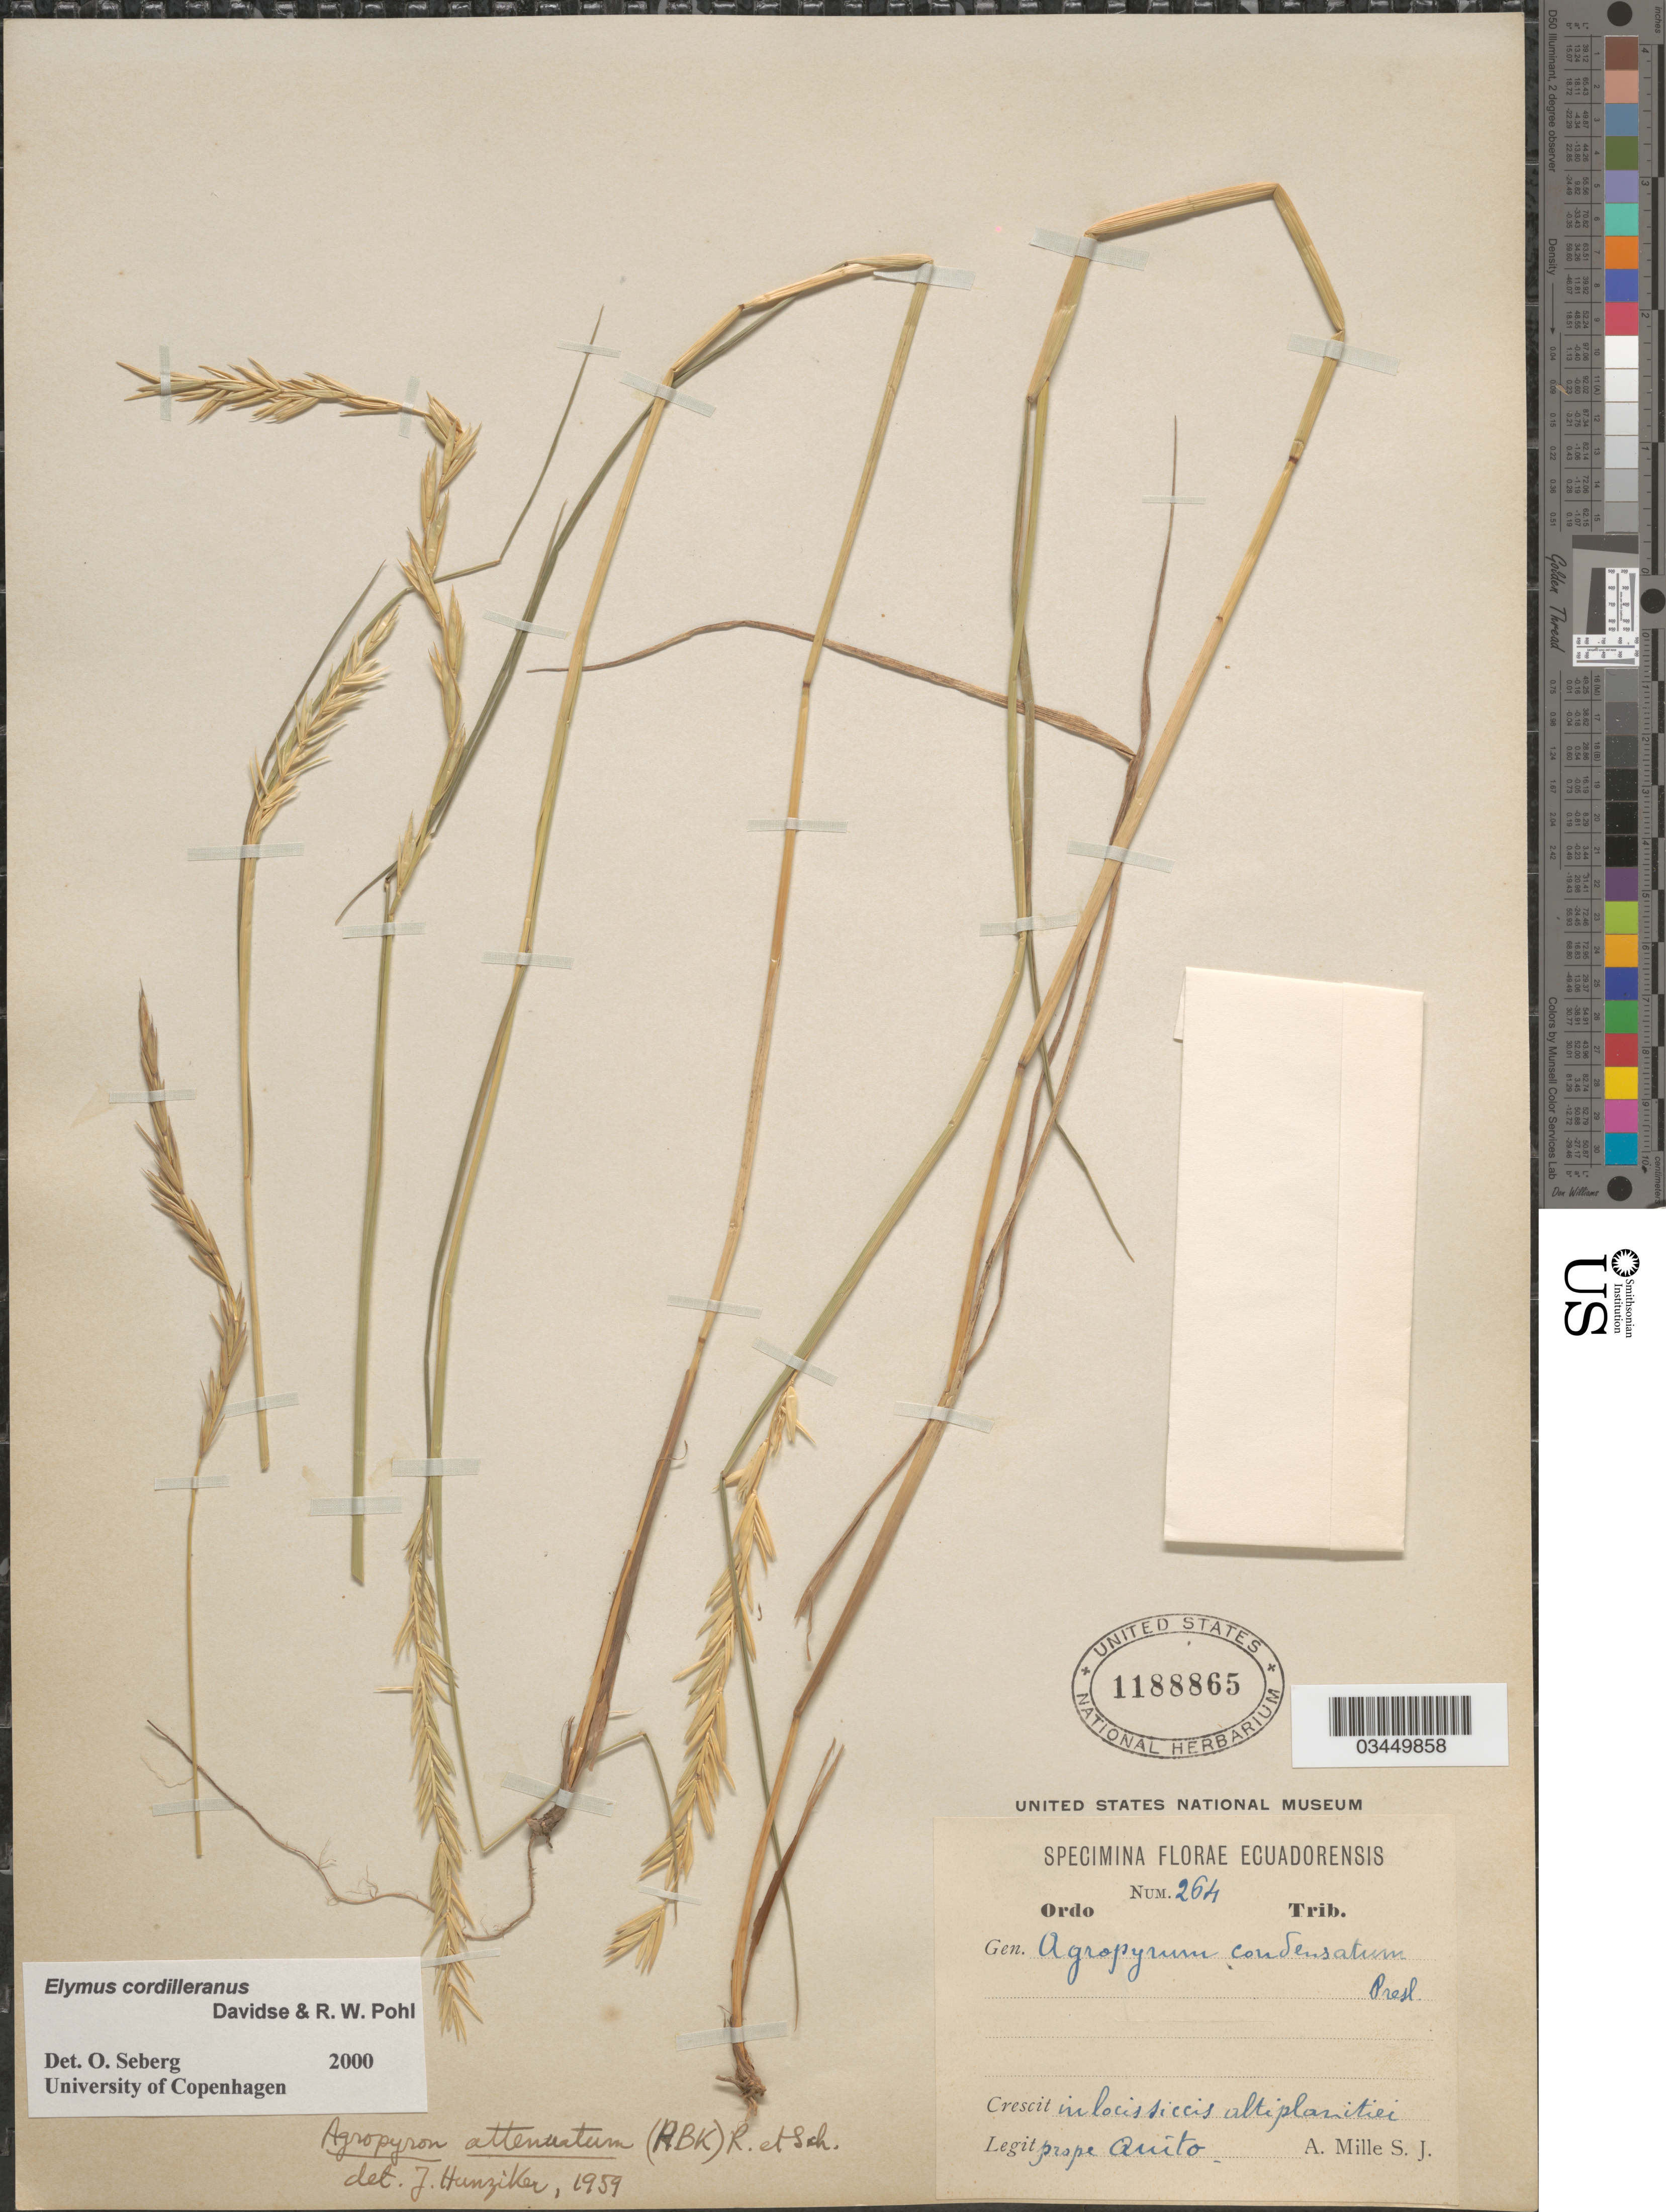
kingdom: Plantae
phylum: Tracheophyta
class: Liliopsida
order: Poales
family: Poaceae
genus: Elymus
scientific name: Elymus cordilleranus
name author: Davidse & R.W. Pohl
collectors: A. Mille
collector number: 264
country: Ecuador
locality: In locis siccis altiplanitiei prope Quito.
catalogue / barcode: US 1188865